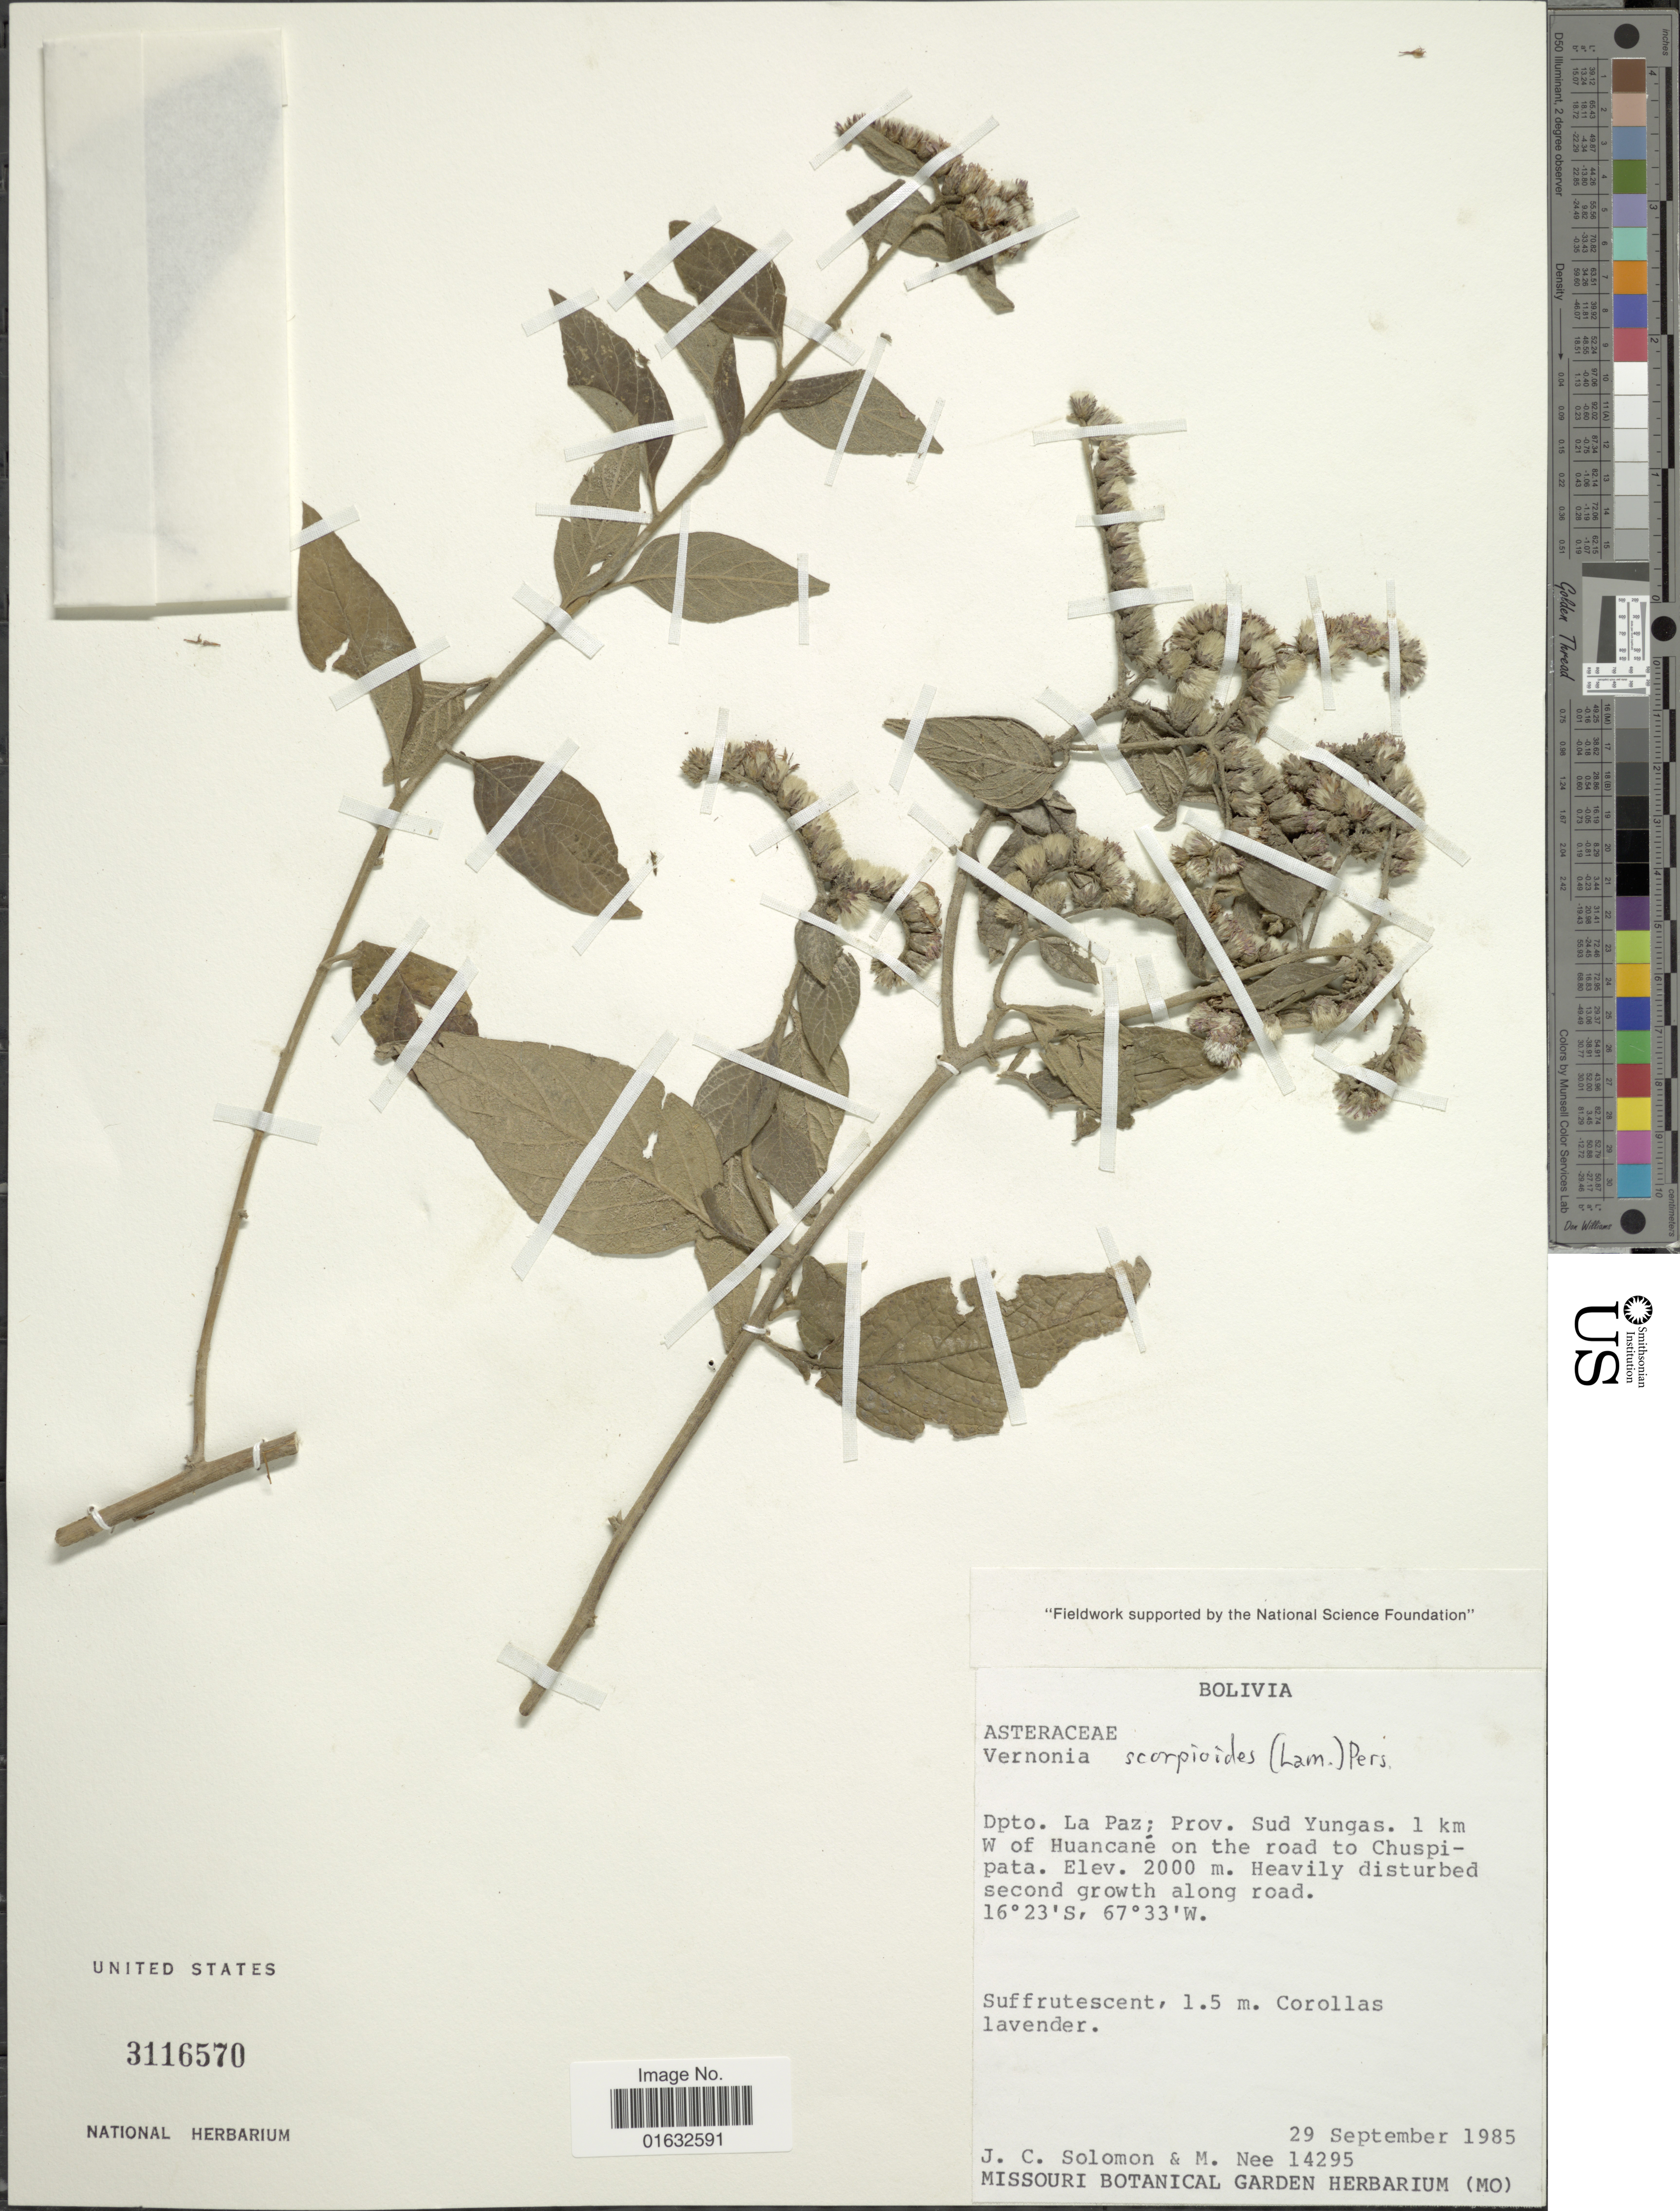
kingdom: Plantae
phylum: Tracheophyta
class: Magnoliopsida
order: Asterales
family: Asteraceae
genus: Cyrtocymura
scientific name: Cyrtocymura scorpioides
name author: (Lam.) H. Rob.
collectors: J. C. Solomon & M. Nee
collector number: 14295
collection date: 1985-09-29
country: Bolivia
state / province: La Paz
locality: Prov. Sud Yungas. 1 Km W of Huancane on the road to Chuspipata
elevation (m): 2000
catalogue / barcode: US 3116570